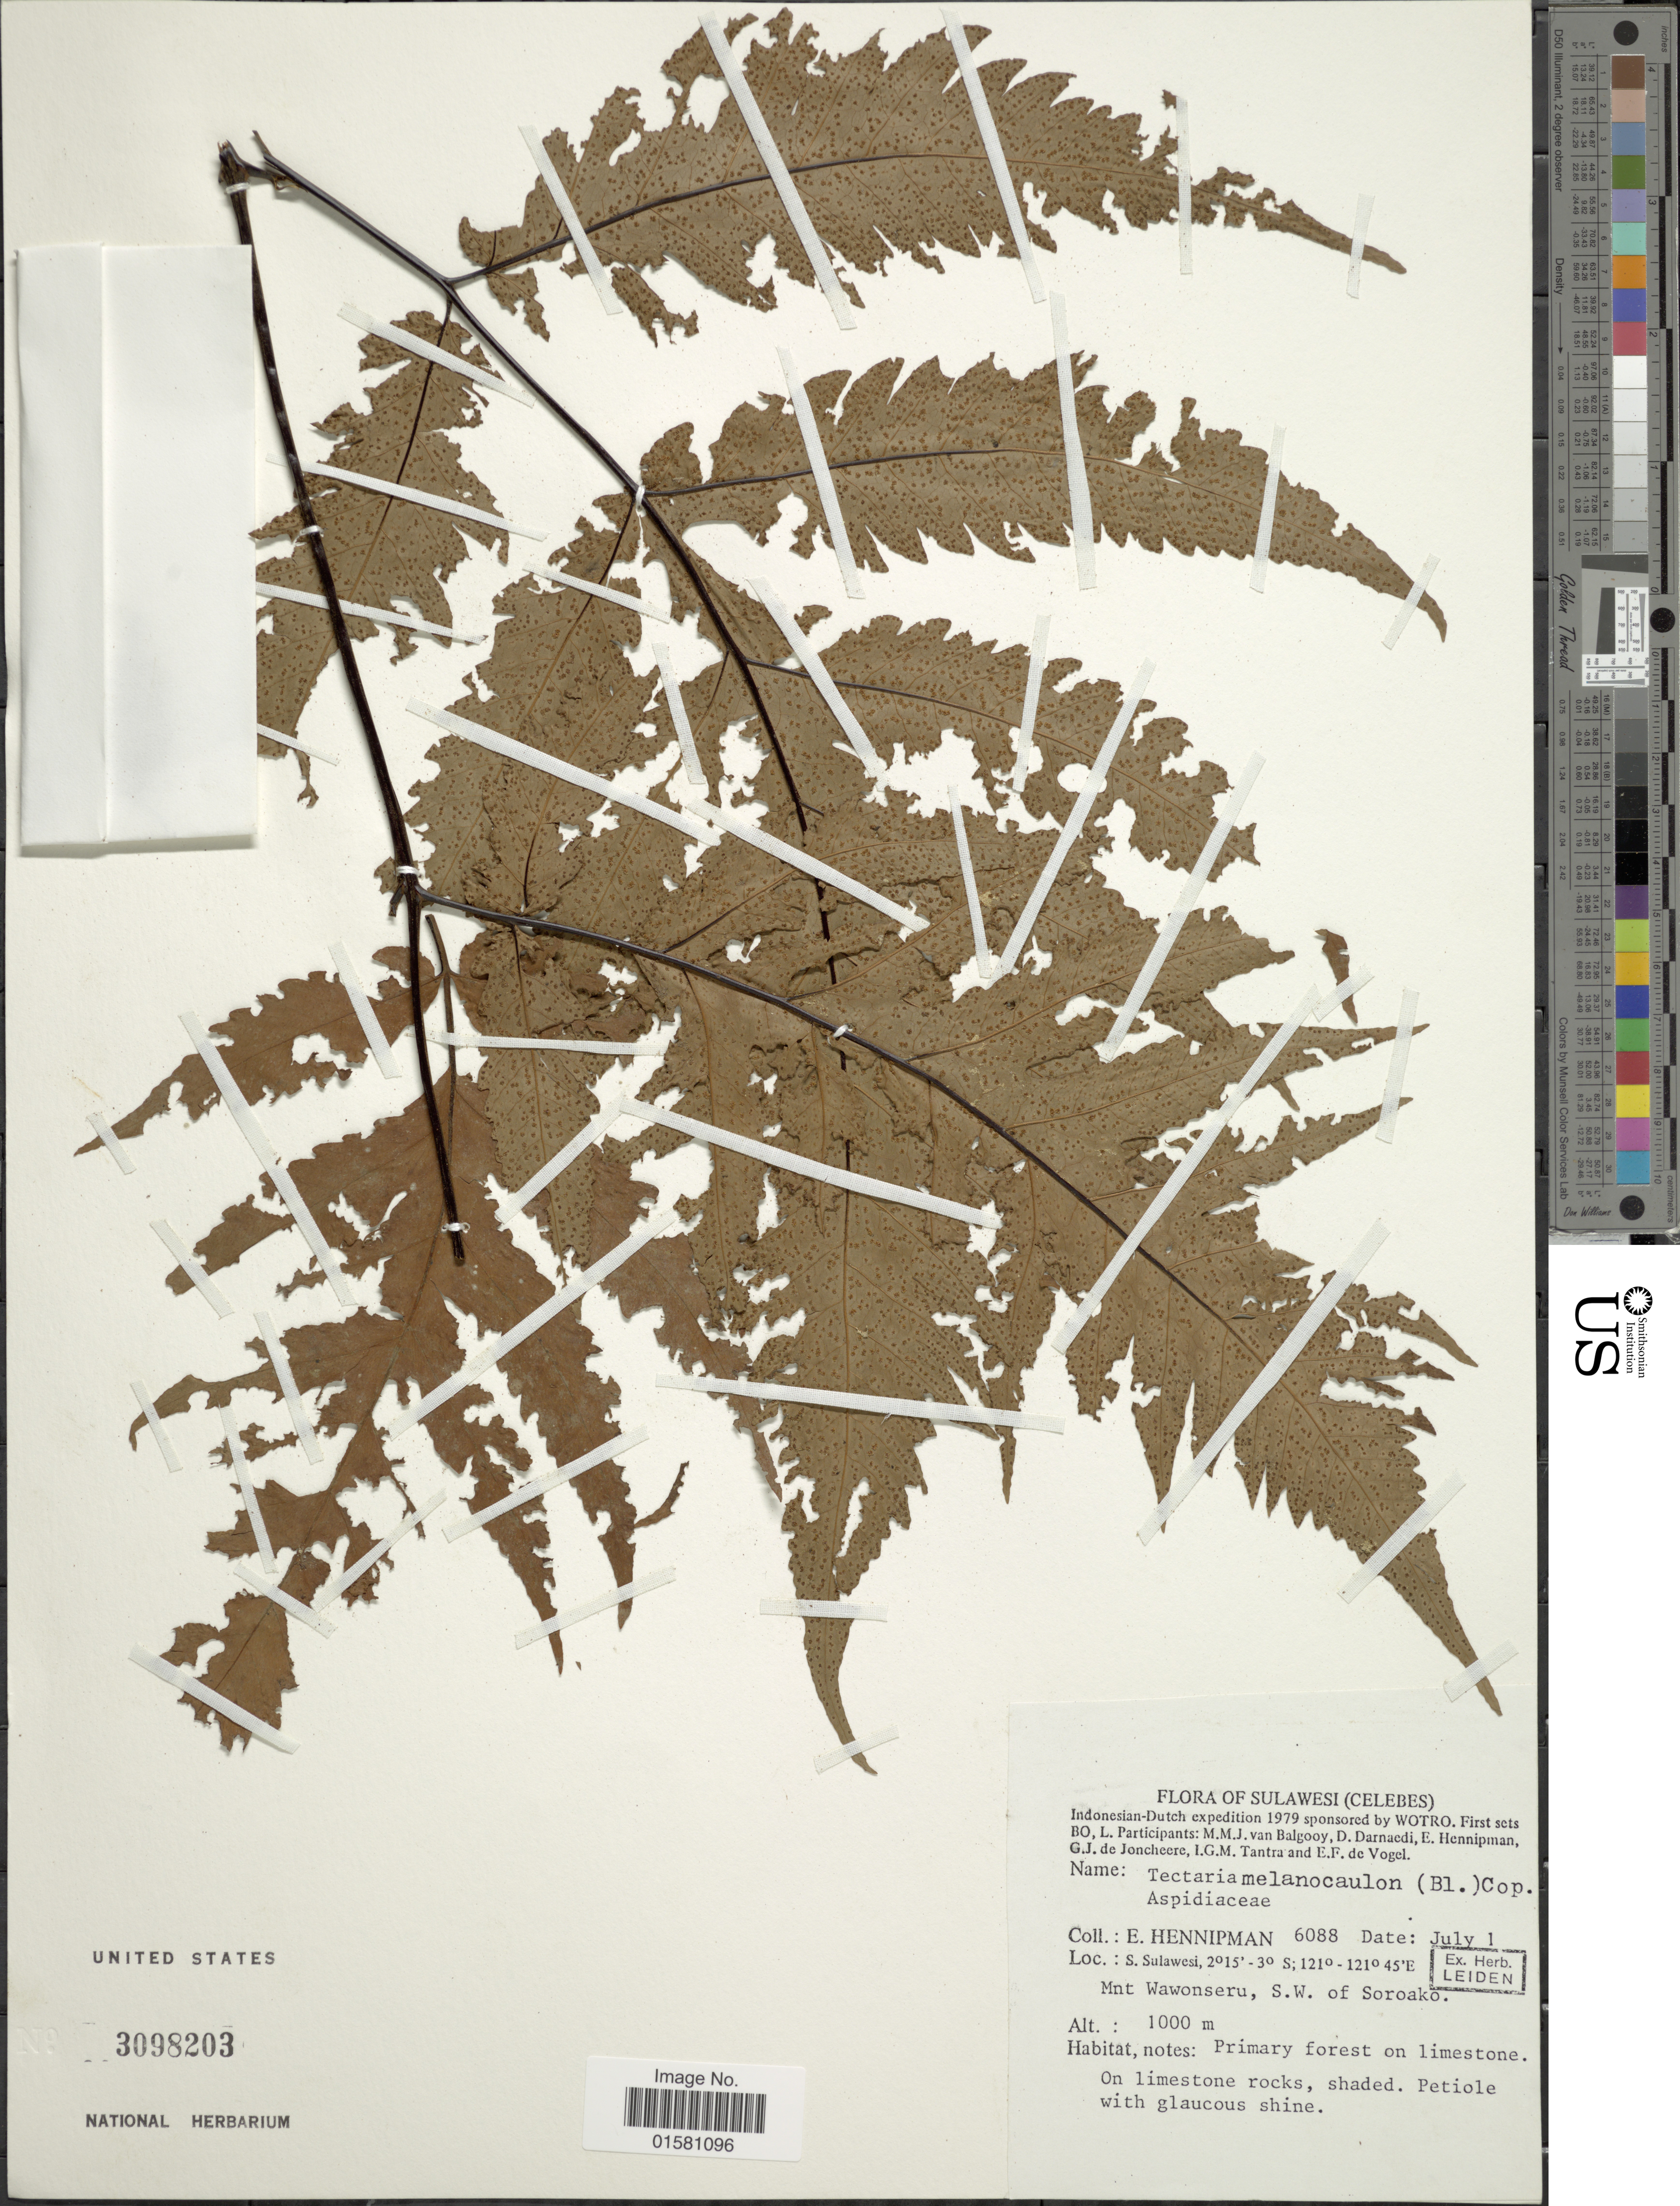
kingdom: Plantae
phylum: Tracheophyta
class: Polypodiopsida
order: Polypodiales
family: Tectariaceae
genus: Tectaria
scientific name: Tectaria melanocaulos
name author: (Bedd.) Copel.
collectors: E. Hennipman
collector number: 6088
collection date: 1979-07-01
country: Indonesia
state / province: Sulawesi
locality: Celebes. S. Sulawesi. Mnt Wawonseru, S. W. of Soroako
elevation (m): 1000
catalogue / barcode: US 3098203